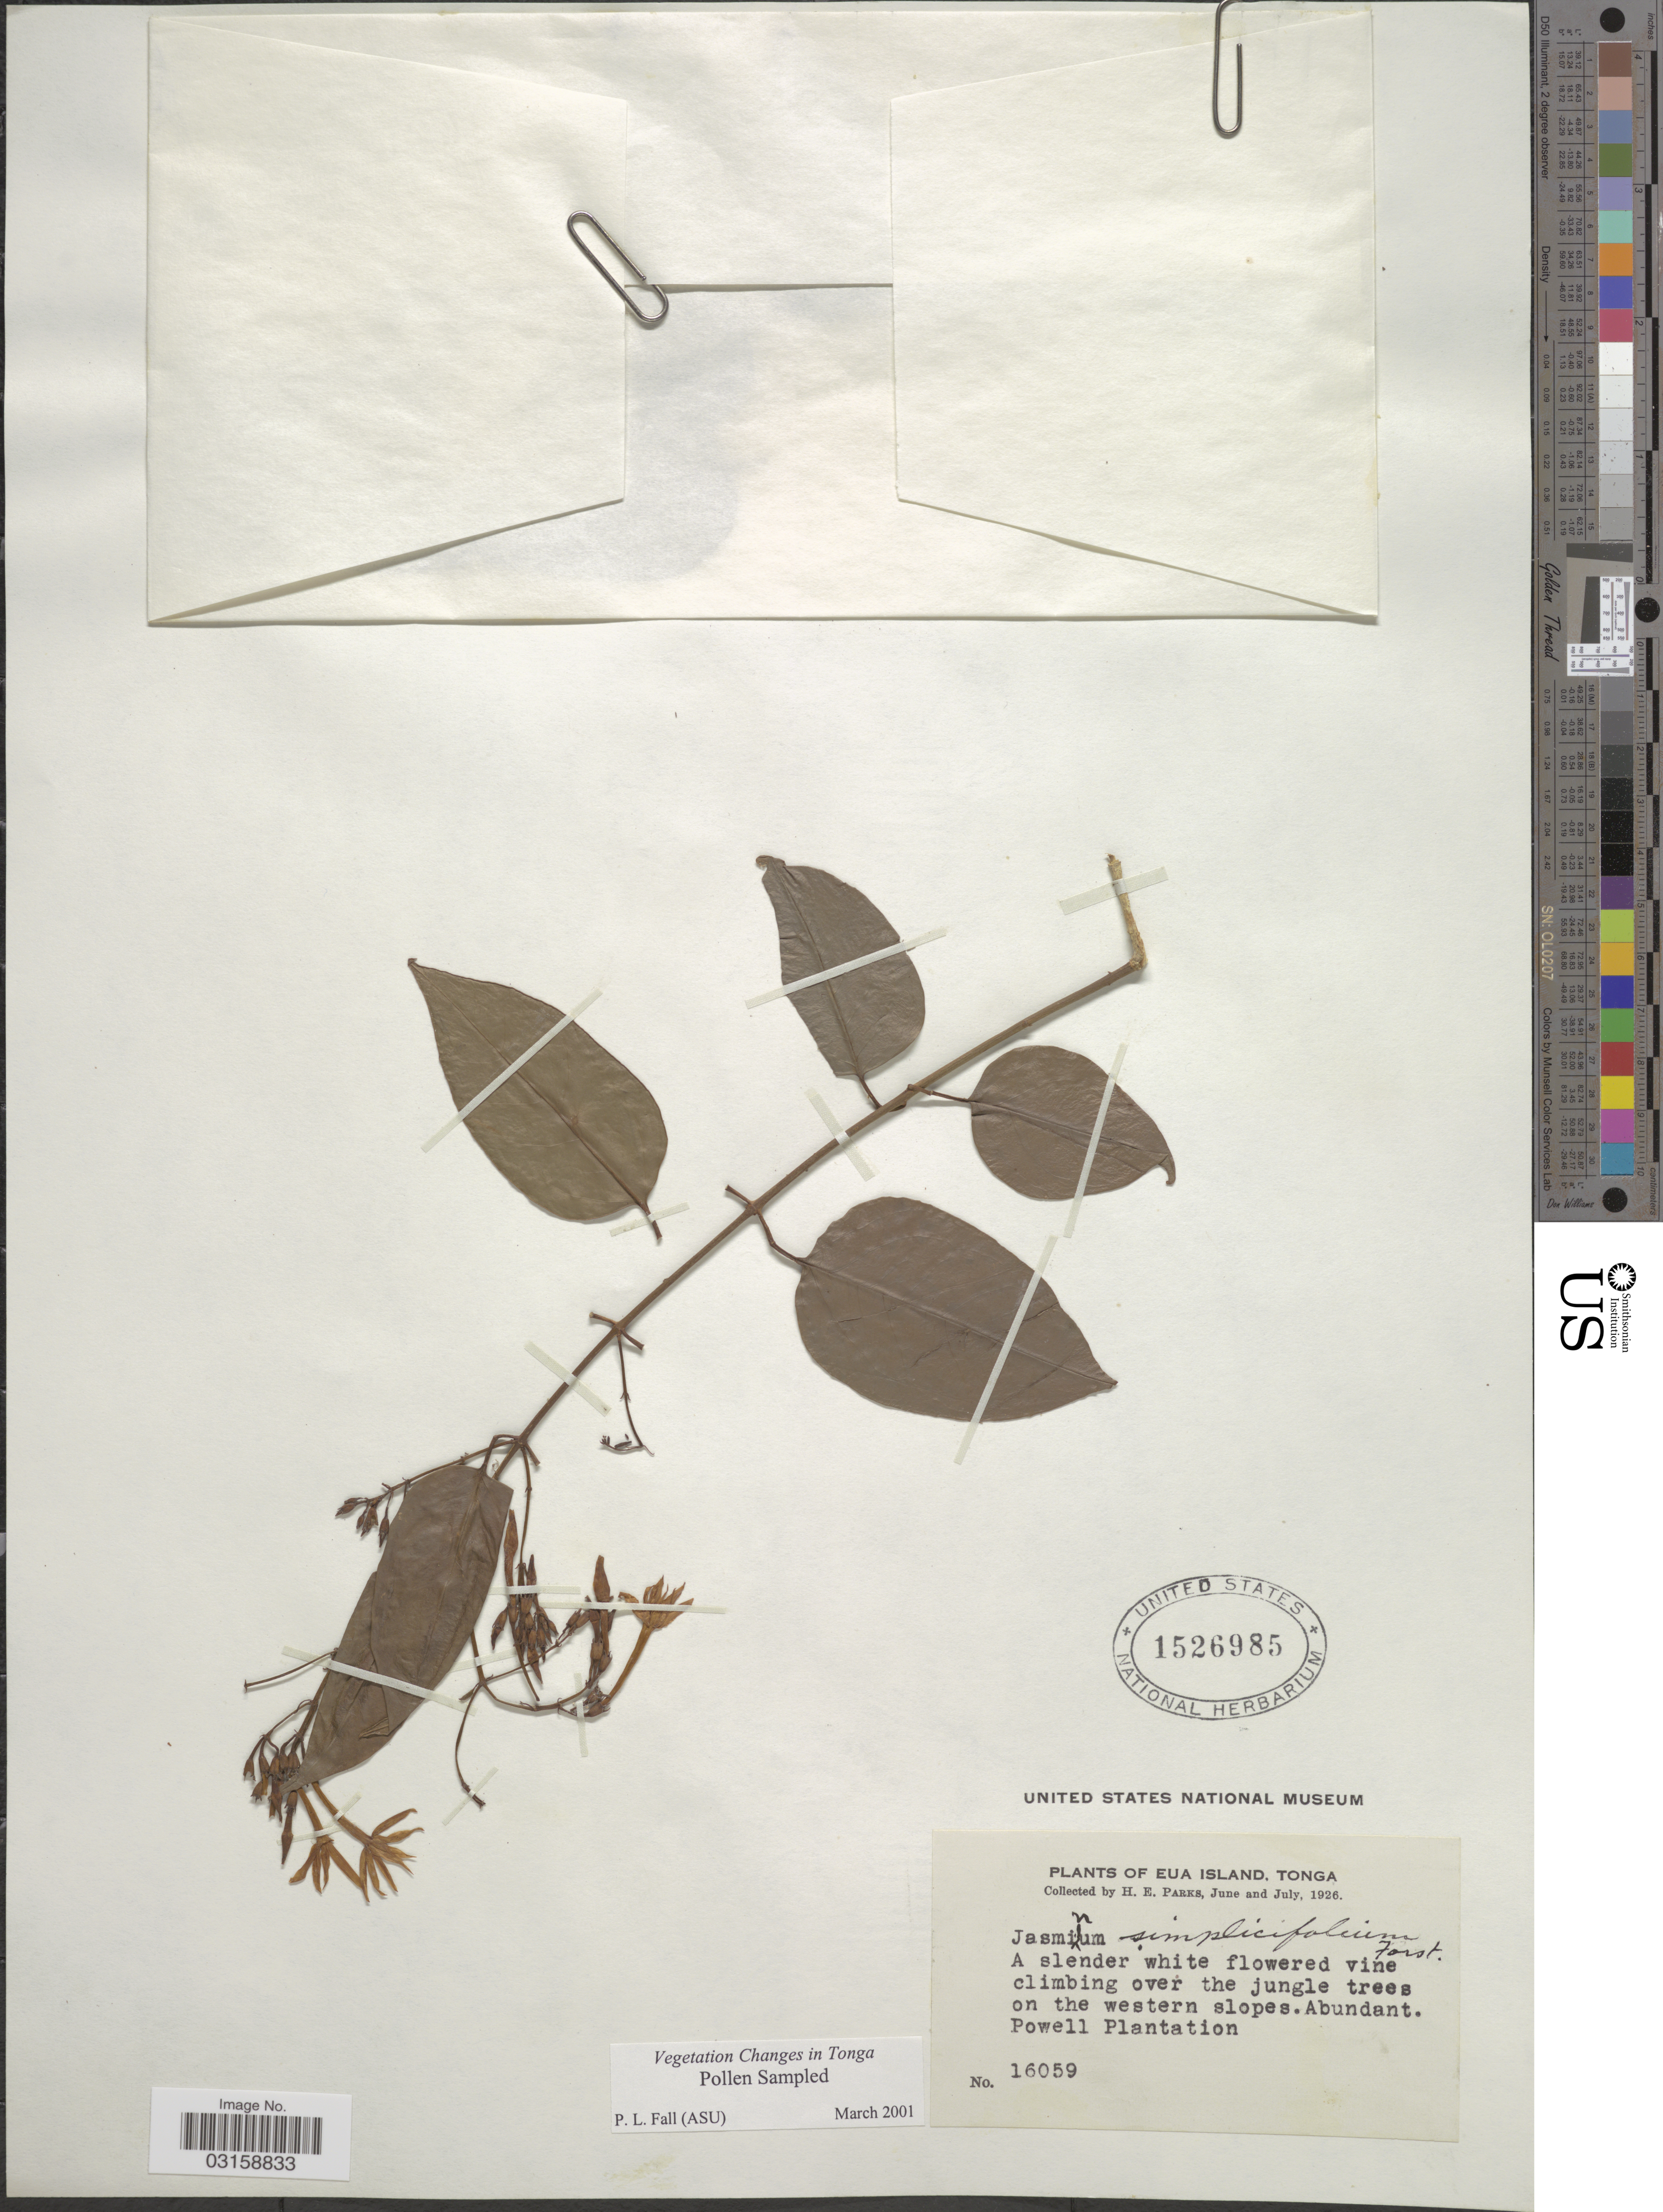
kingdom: Plantae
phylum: Tracheophyta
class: Magnoliopsida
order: Lamiales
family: Oleaceae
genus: Jasminum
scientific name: Jasminum simplicifolium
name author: G. Forst.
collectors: H. E. Parks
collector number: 16059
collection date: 1926-06/1926-07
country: Tonga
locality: Eua Island. Powell Plantation.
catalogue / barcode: US 1526985